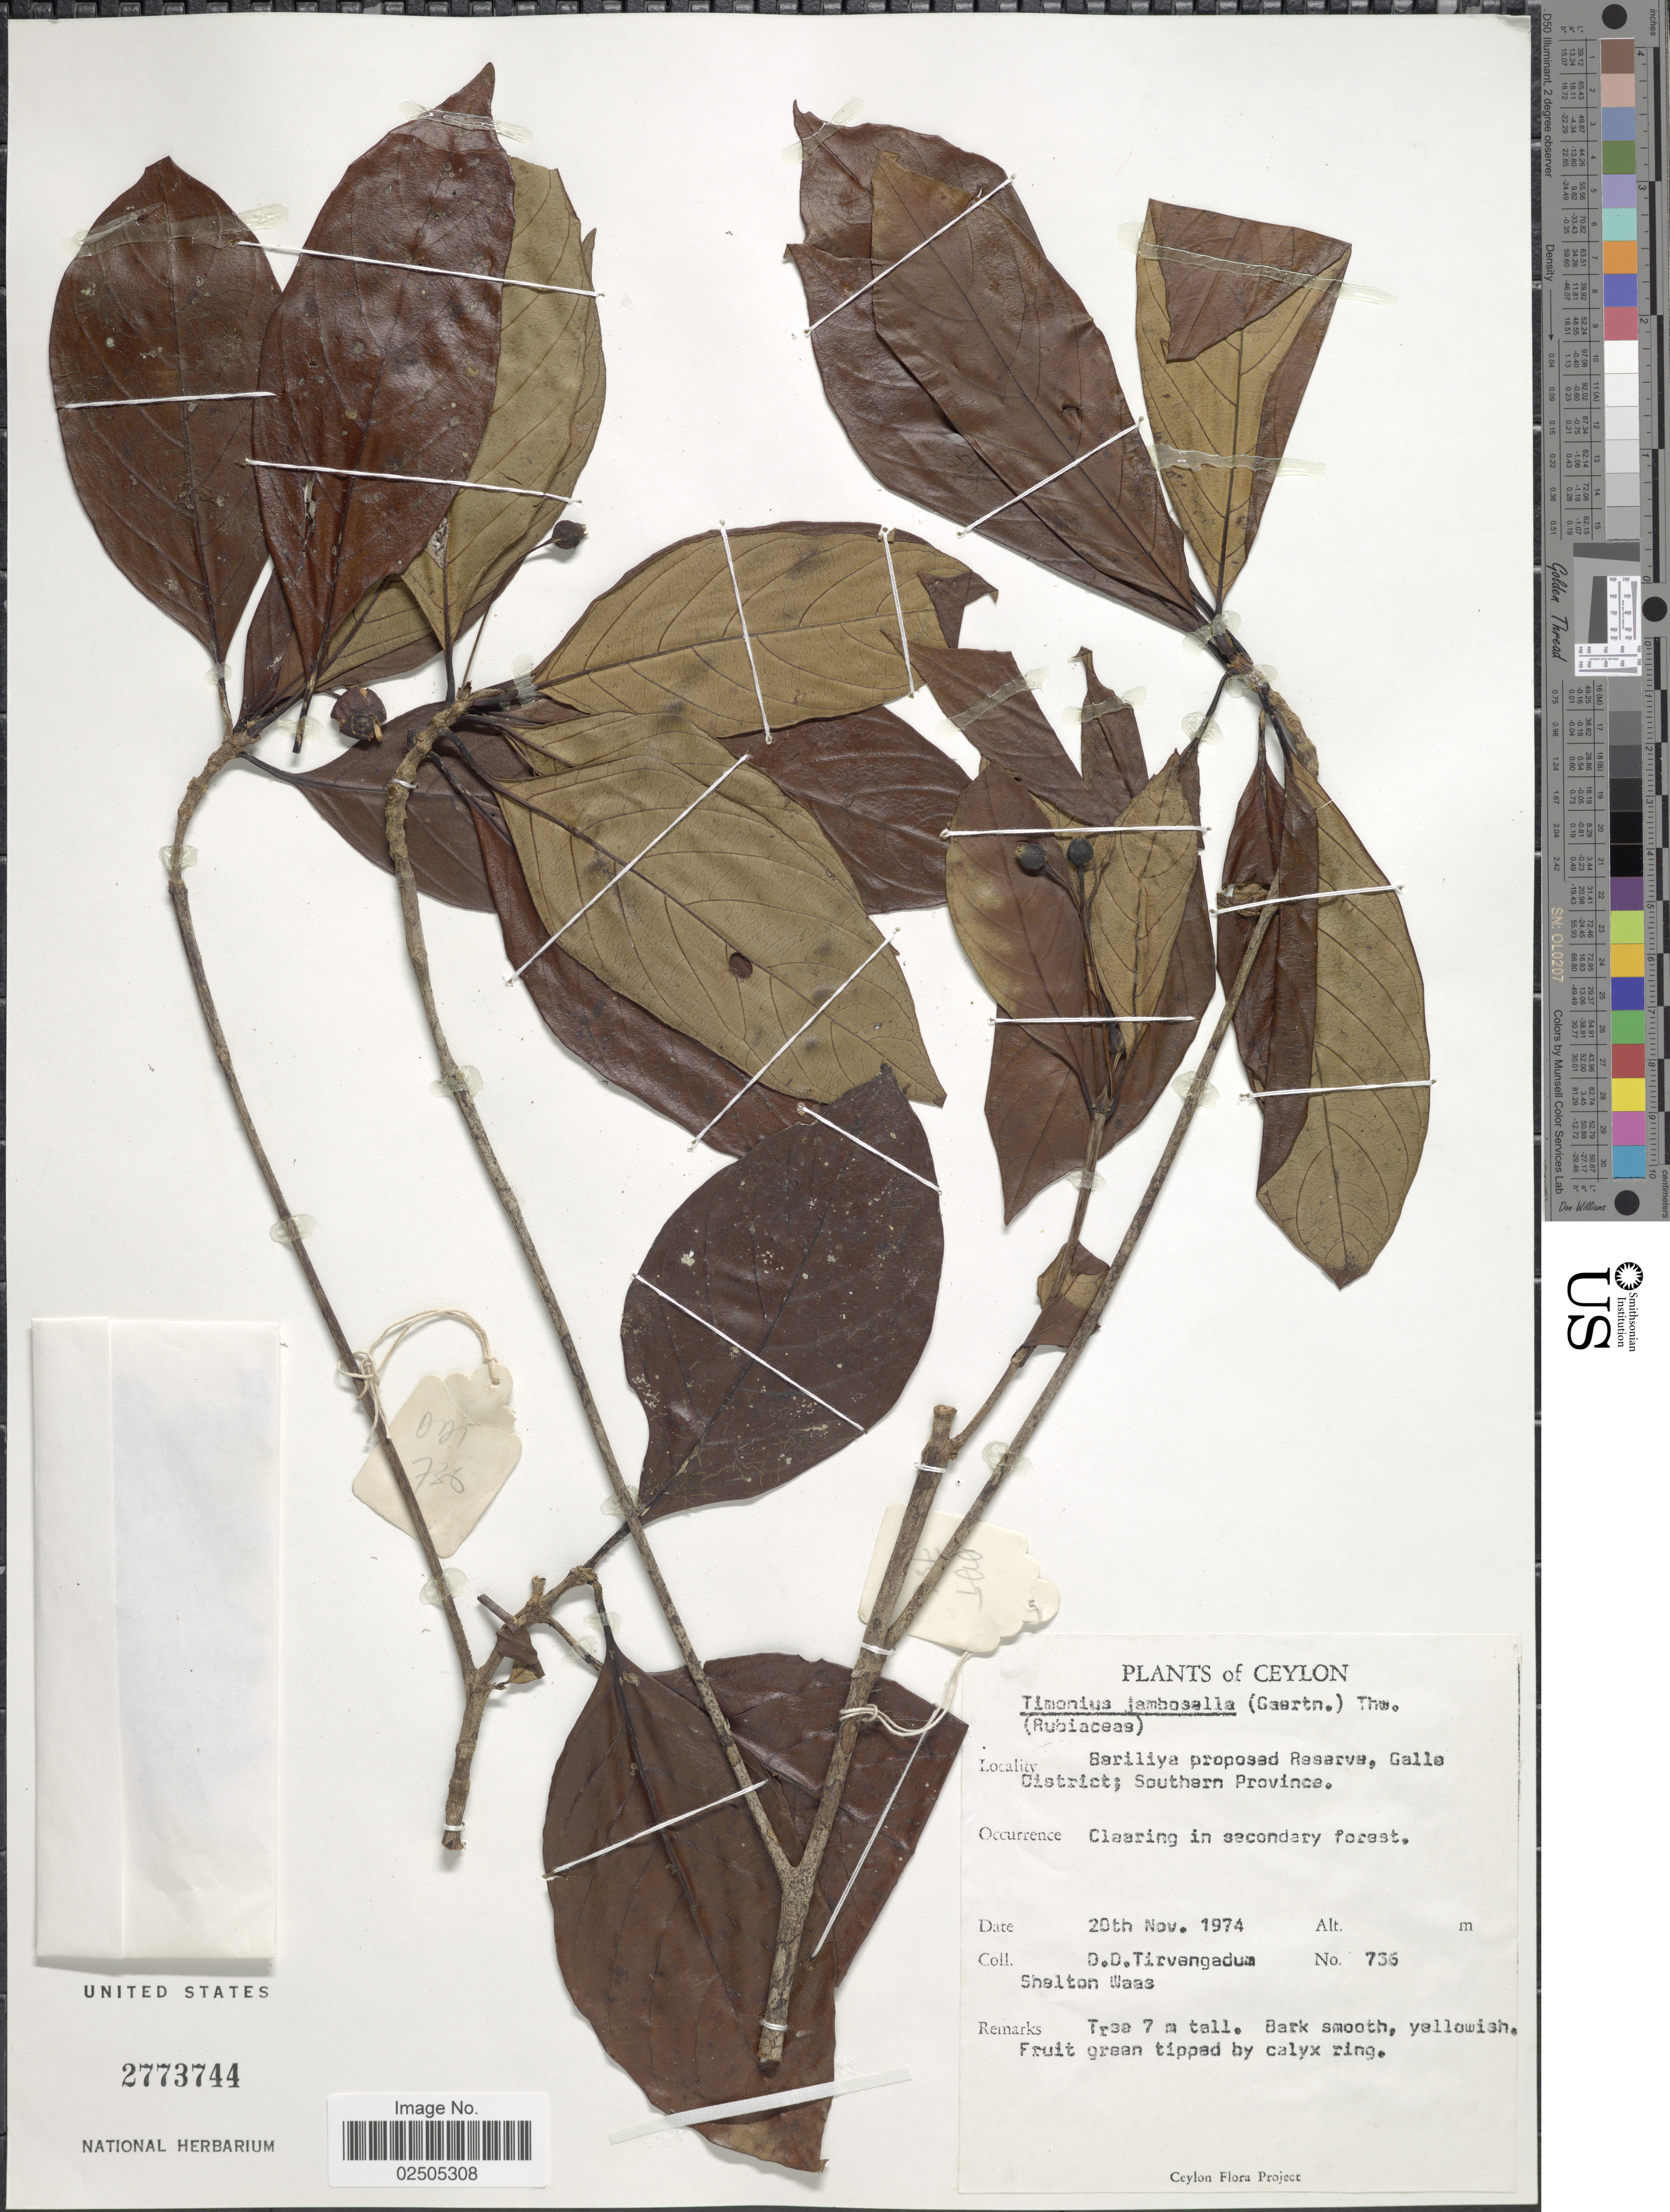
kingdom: Plantae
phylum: Tracheophyta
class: Magnoliopsida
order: Gentianales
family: Rubiaceae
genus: Timonius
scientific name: Timonius jambosella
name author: Thwaites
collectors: D. Tirvengadum & S. Wass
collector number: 736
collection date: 1974-11-20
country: Sri Lanka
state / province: Southern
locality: Ceylon, Bariliya proposed Reserve, Galle District; Southern Province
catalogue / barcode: US 2773744